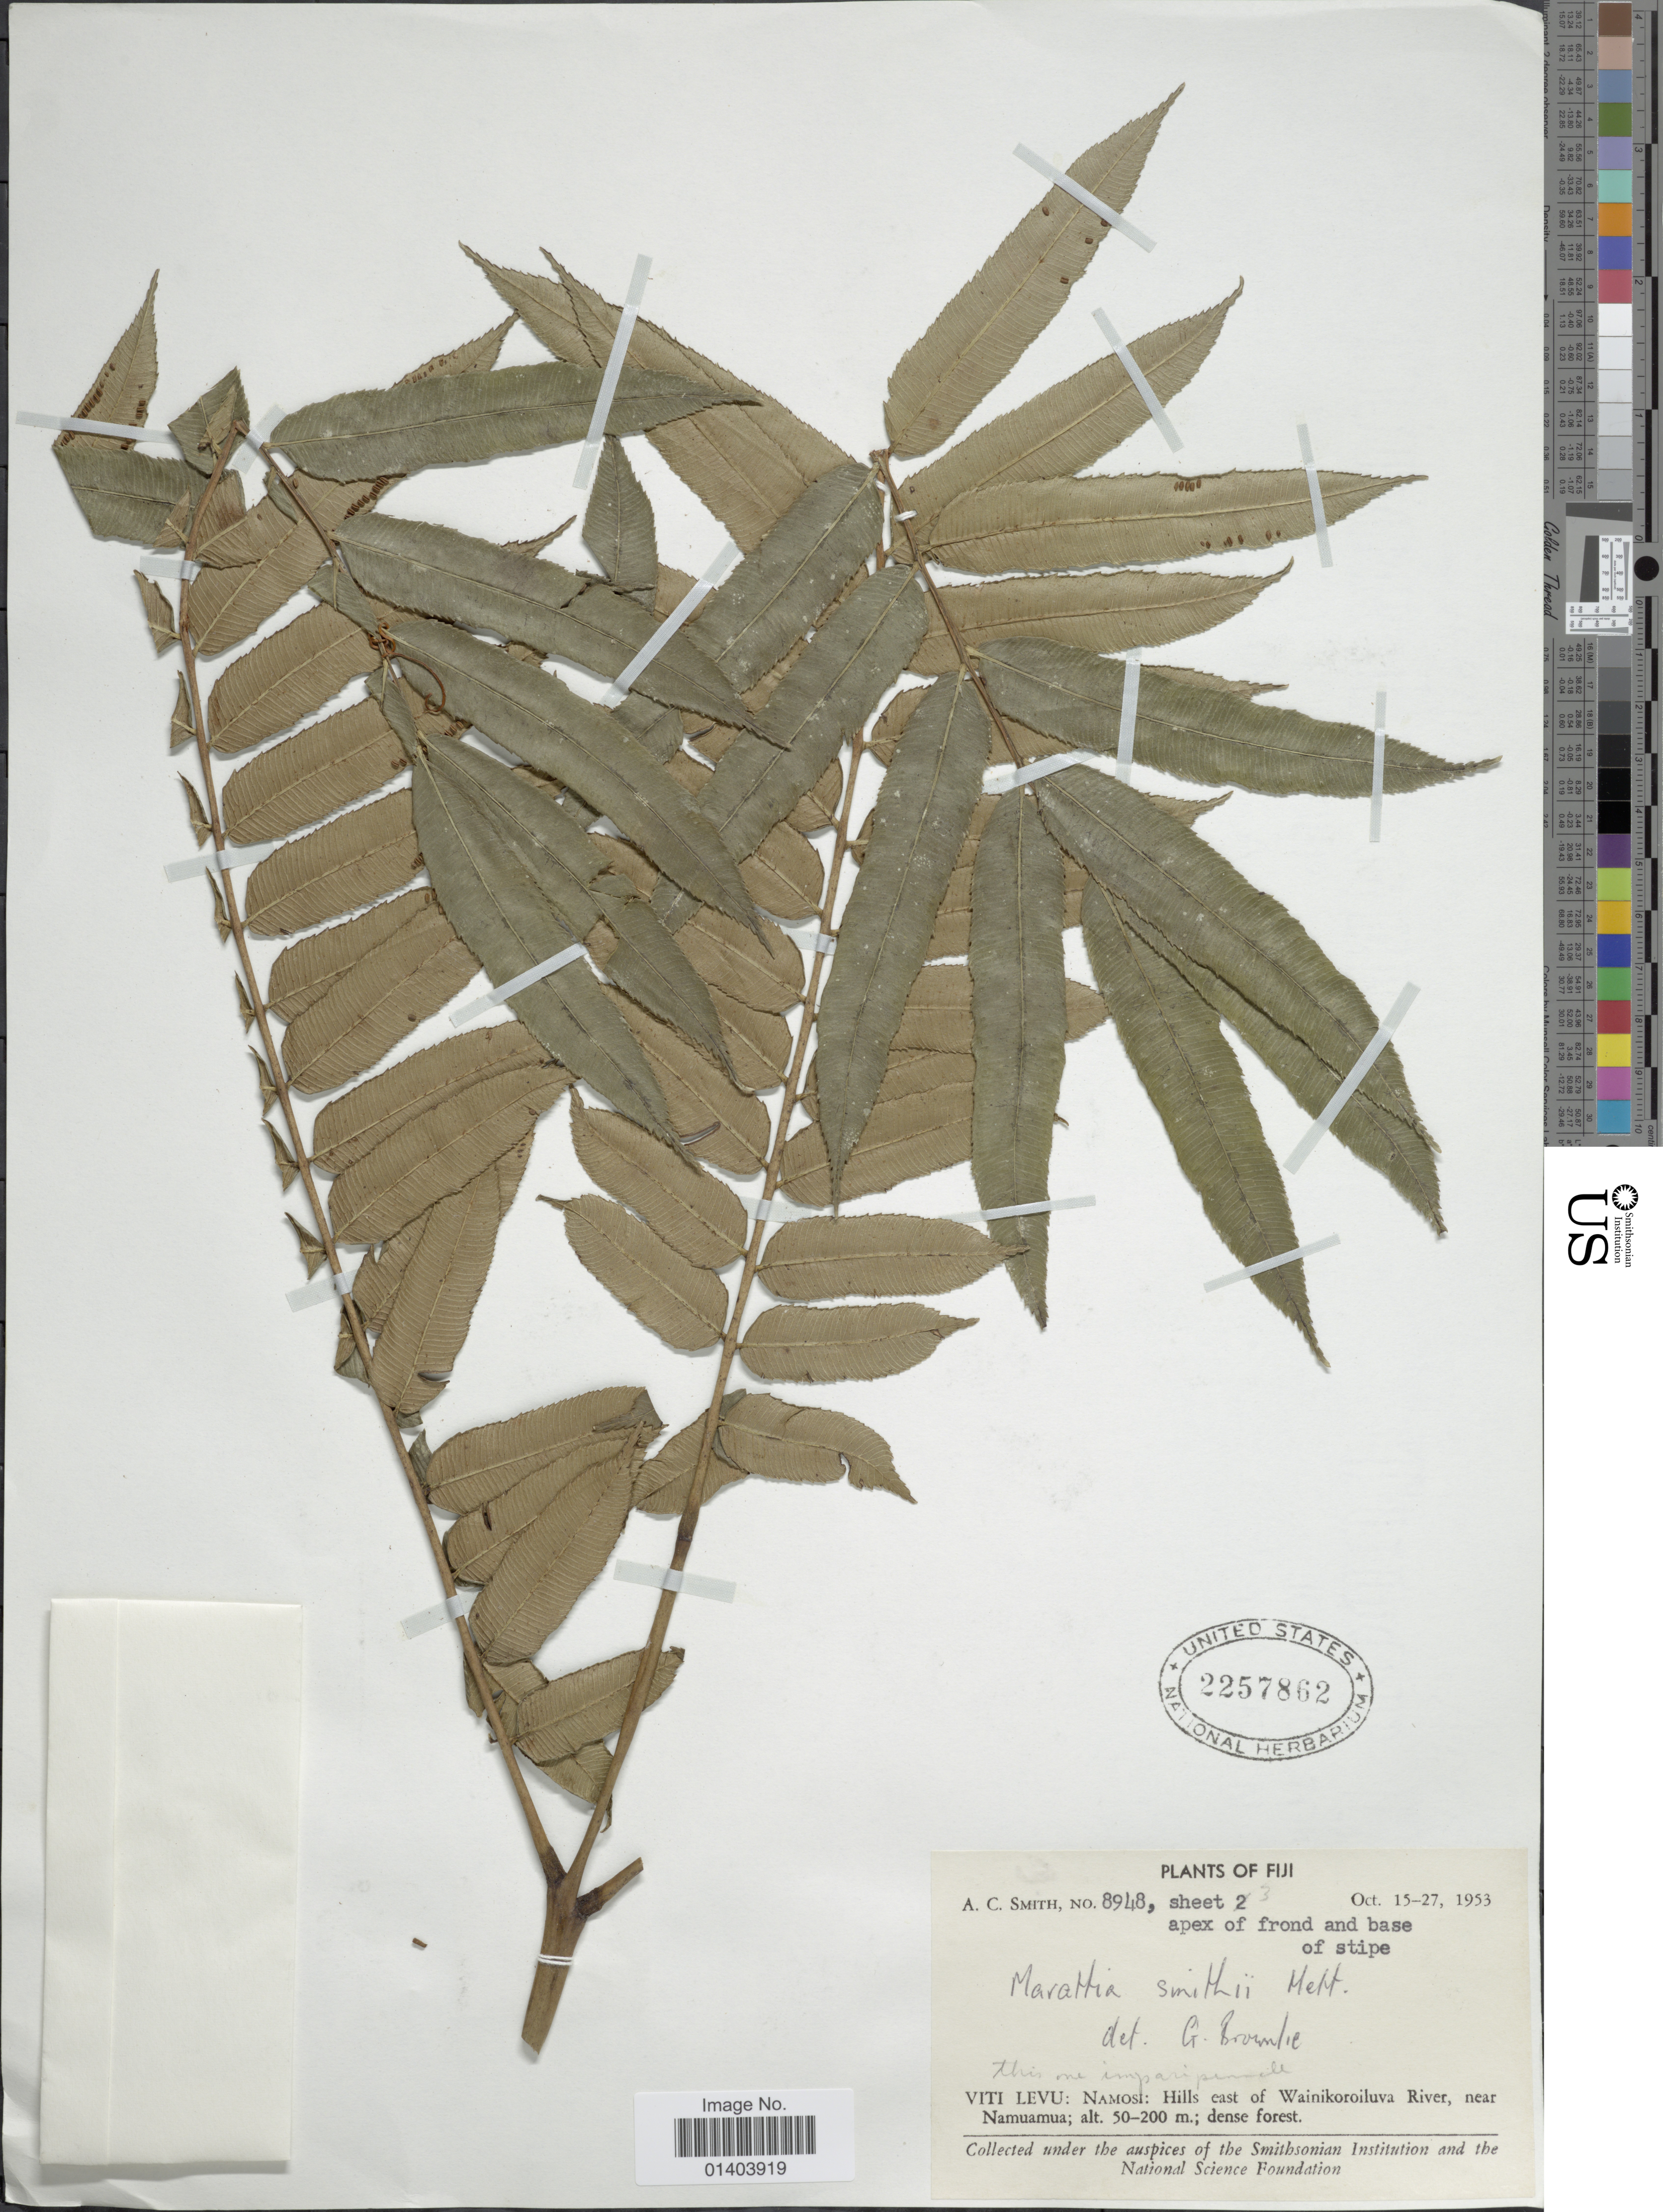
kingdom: Plantae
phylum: Tracheophyta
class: Polypodiopsida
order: Marattiales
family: Marattiaceae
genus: Ptisana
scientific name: Ptisana smithii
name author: (Mett. ex Kuhn) Murdock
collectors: A. C. Smith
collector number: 8948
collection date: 1953-10-15/1953-10-27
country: Fiji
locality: Viti Levu: Namosi: Hills East of Wainikoroiluva River, near Namuamua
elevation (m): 50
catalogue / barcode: US 2257862